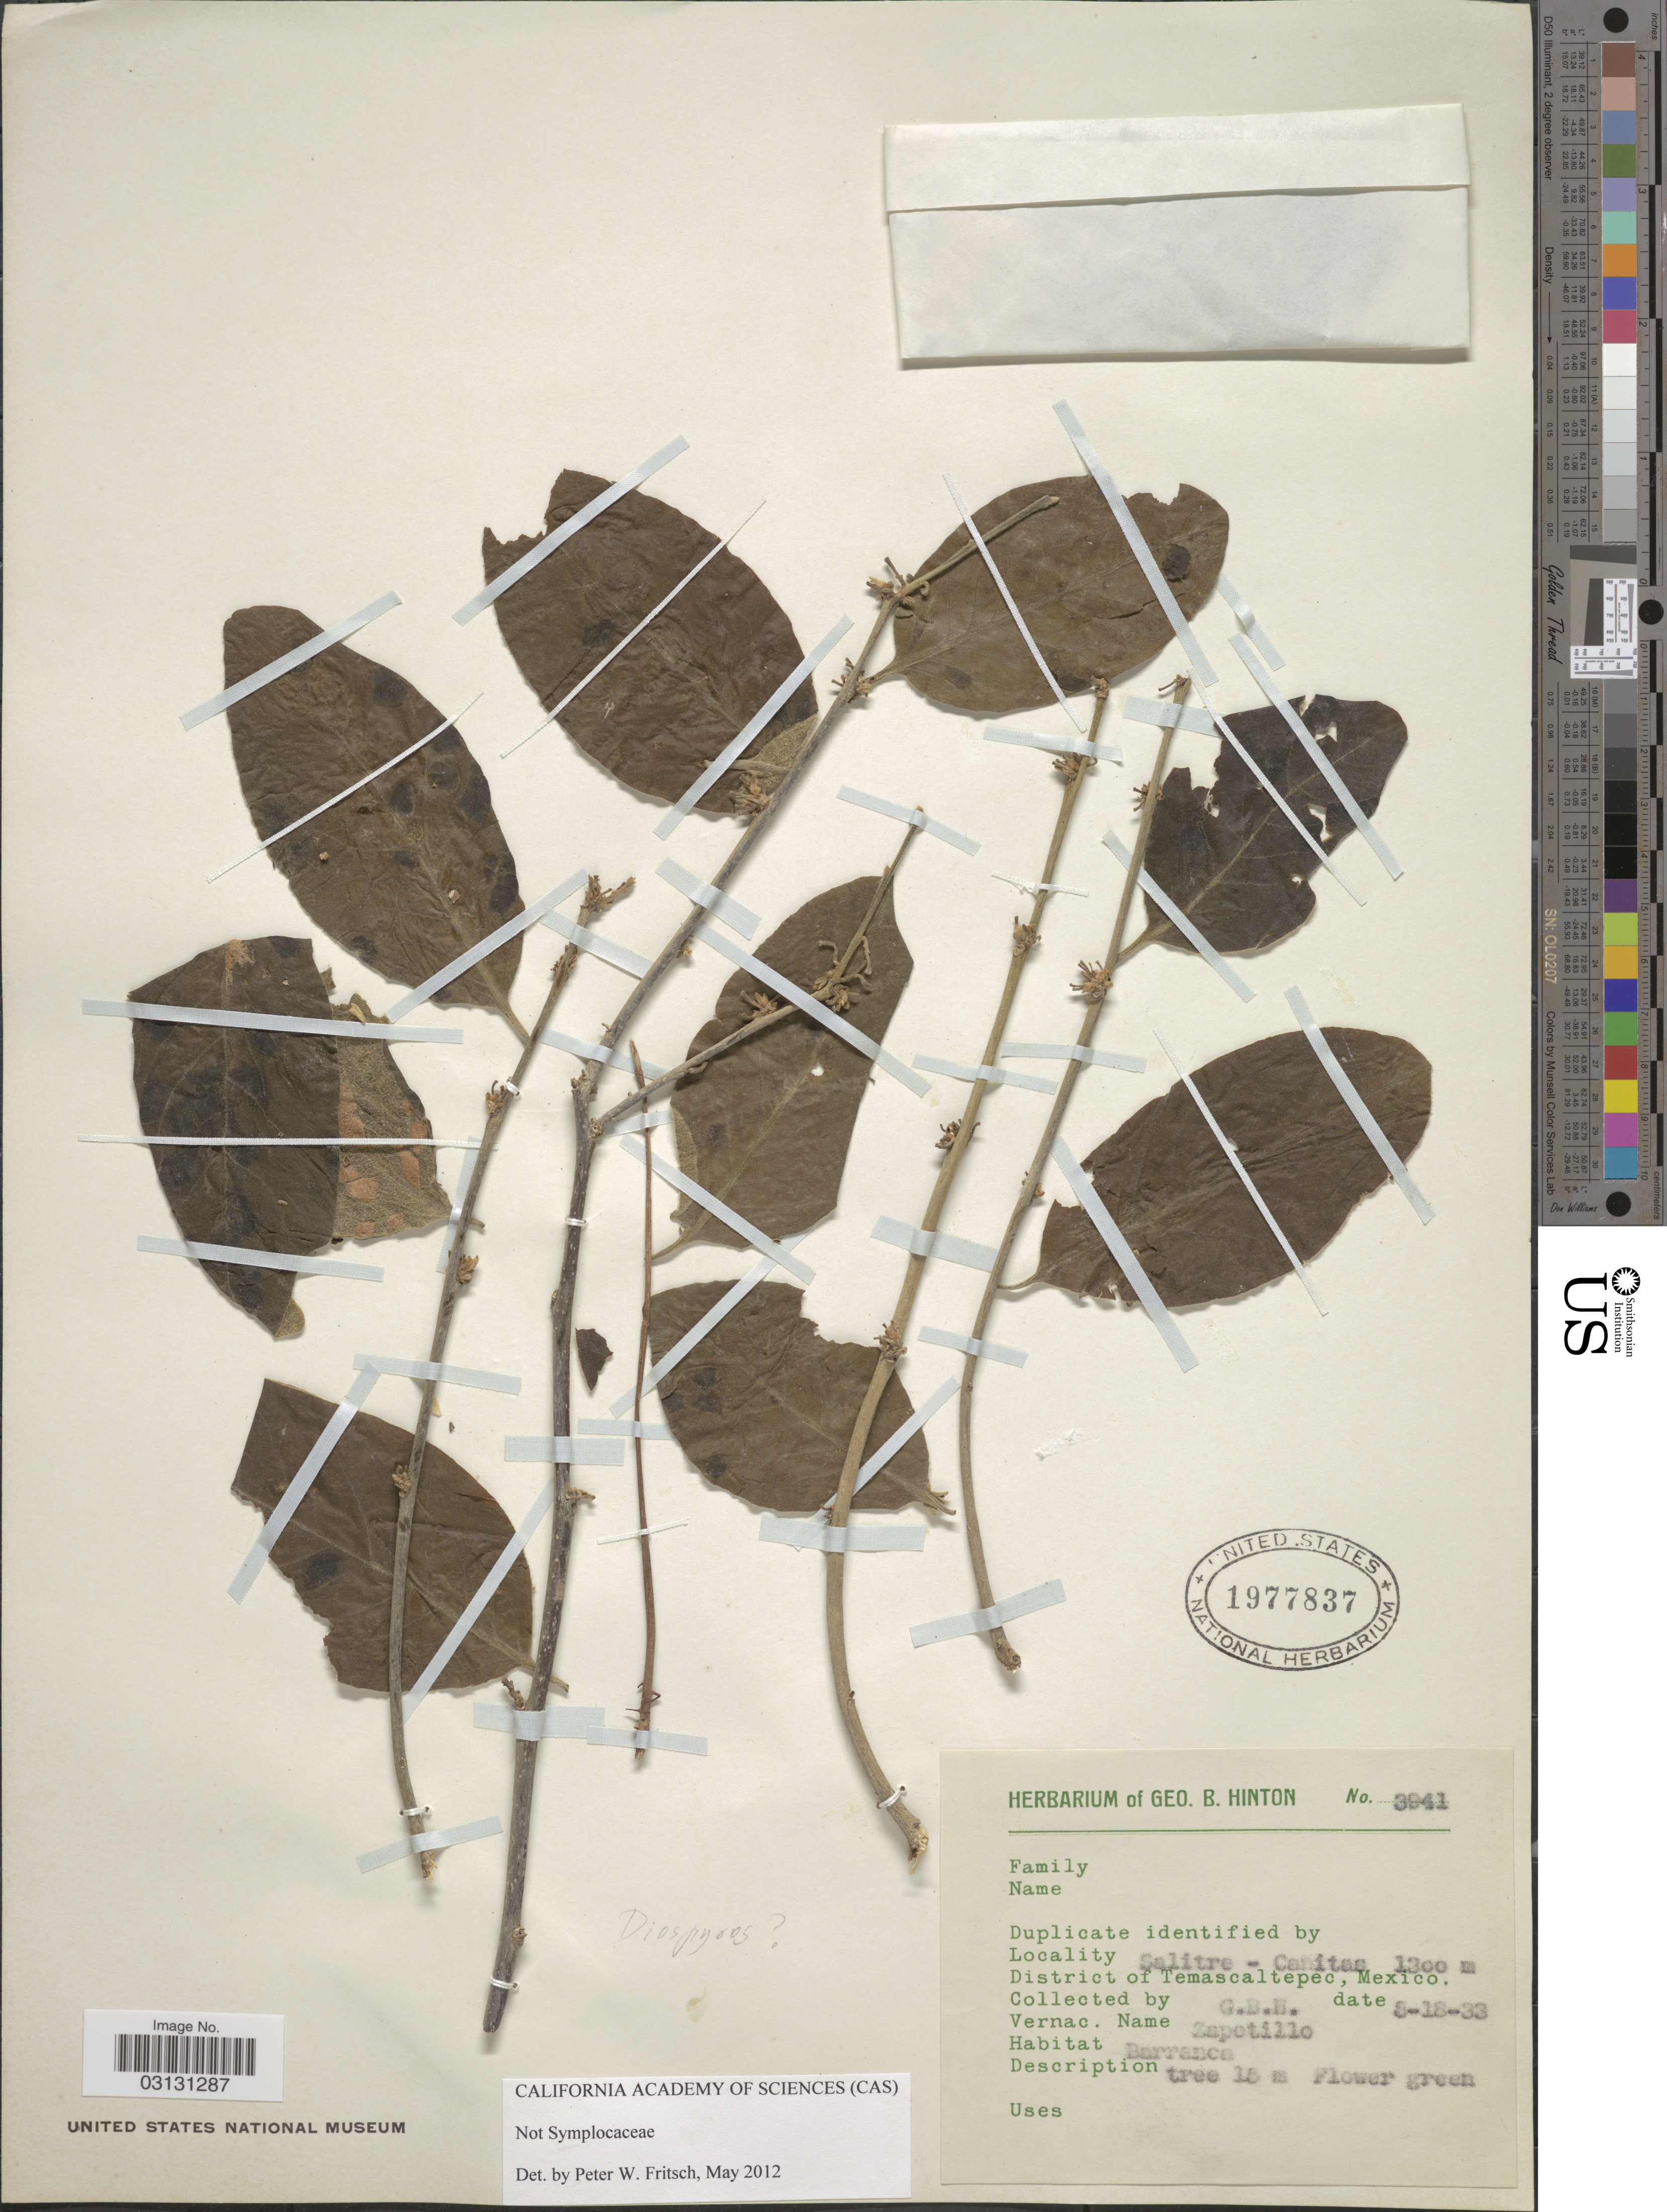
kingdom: Plantae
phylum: Tracheophyta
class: Magnoliopsida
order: Ericales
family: Ebenaceae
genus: Diospyros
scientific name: Diospyros sp.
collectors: G. B. Hinton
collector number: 3941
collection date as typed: Transcribed d/m/y: 18/8/33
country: Mexico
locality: Salitre- Cañitas. District of Temascaltepec.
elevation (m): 1300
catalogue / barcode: US 1977837